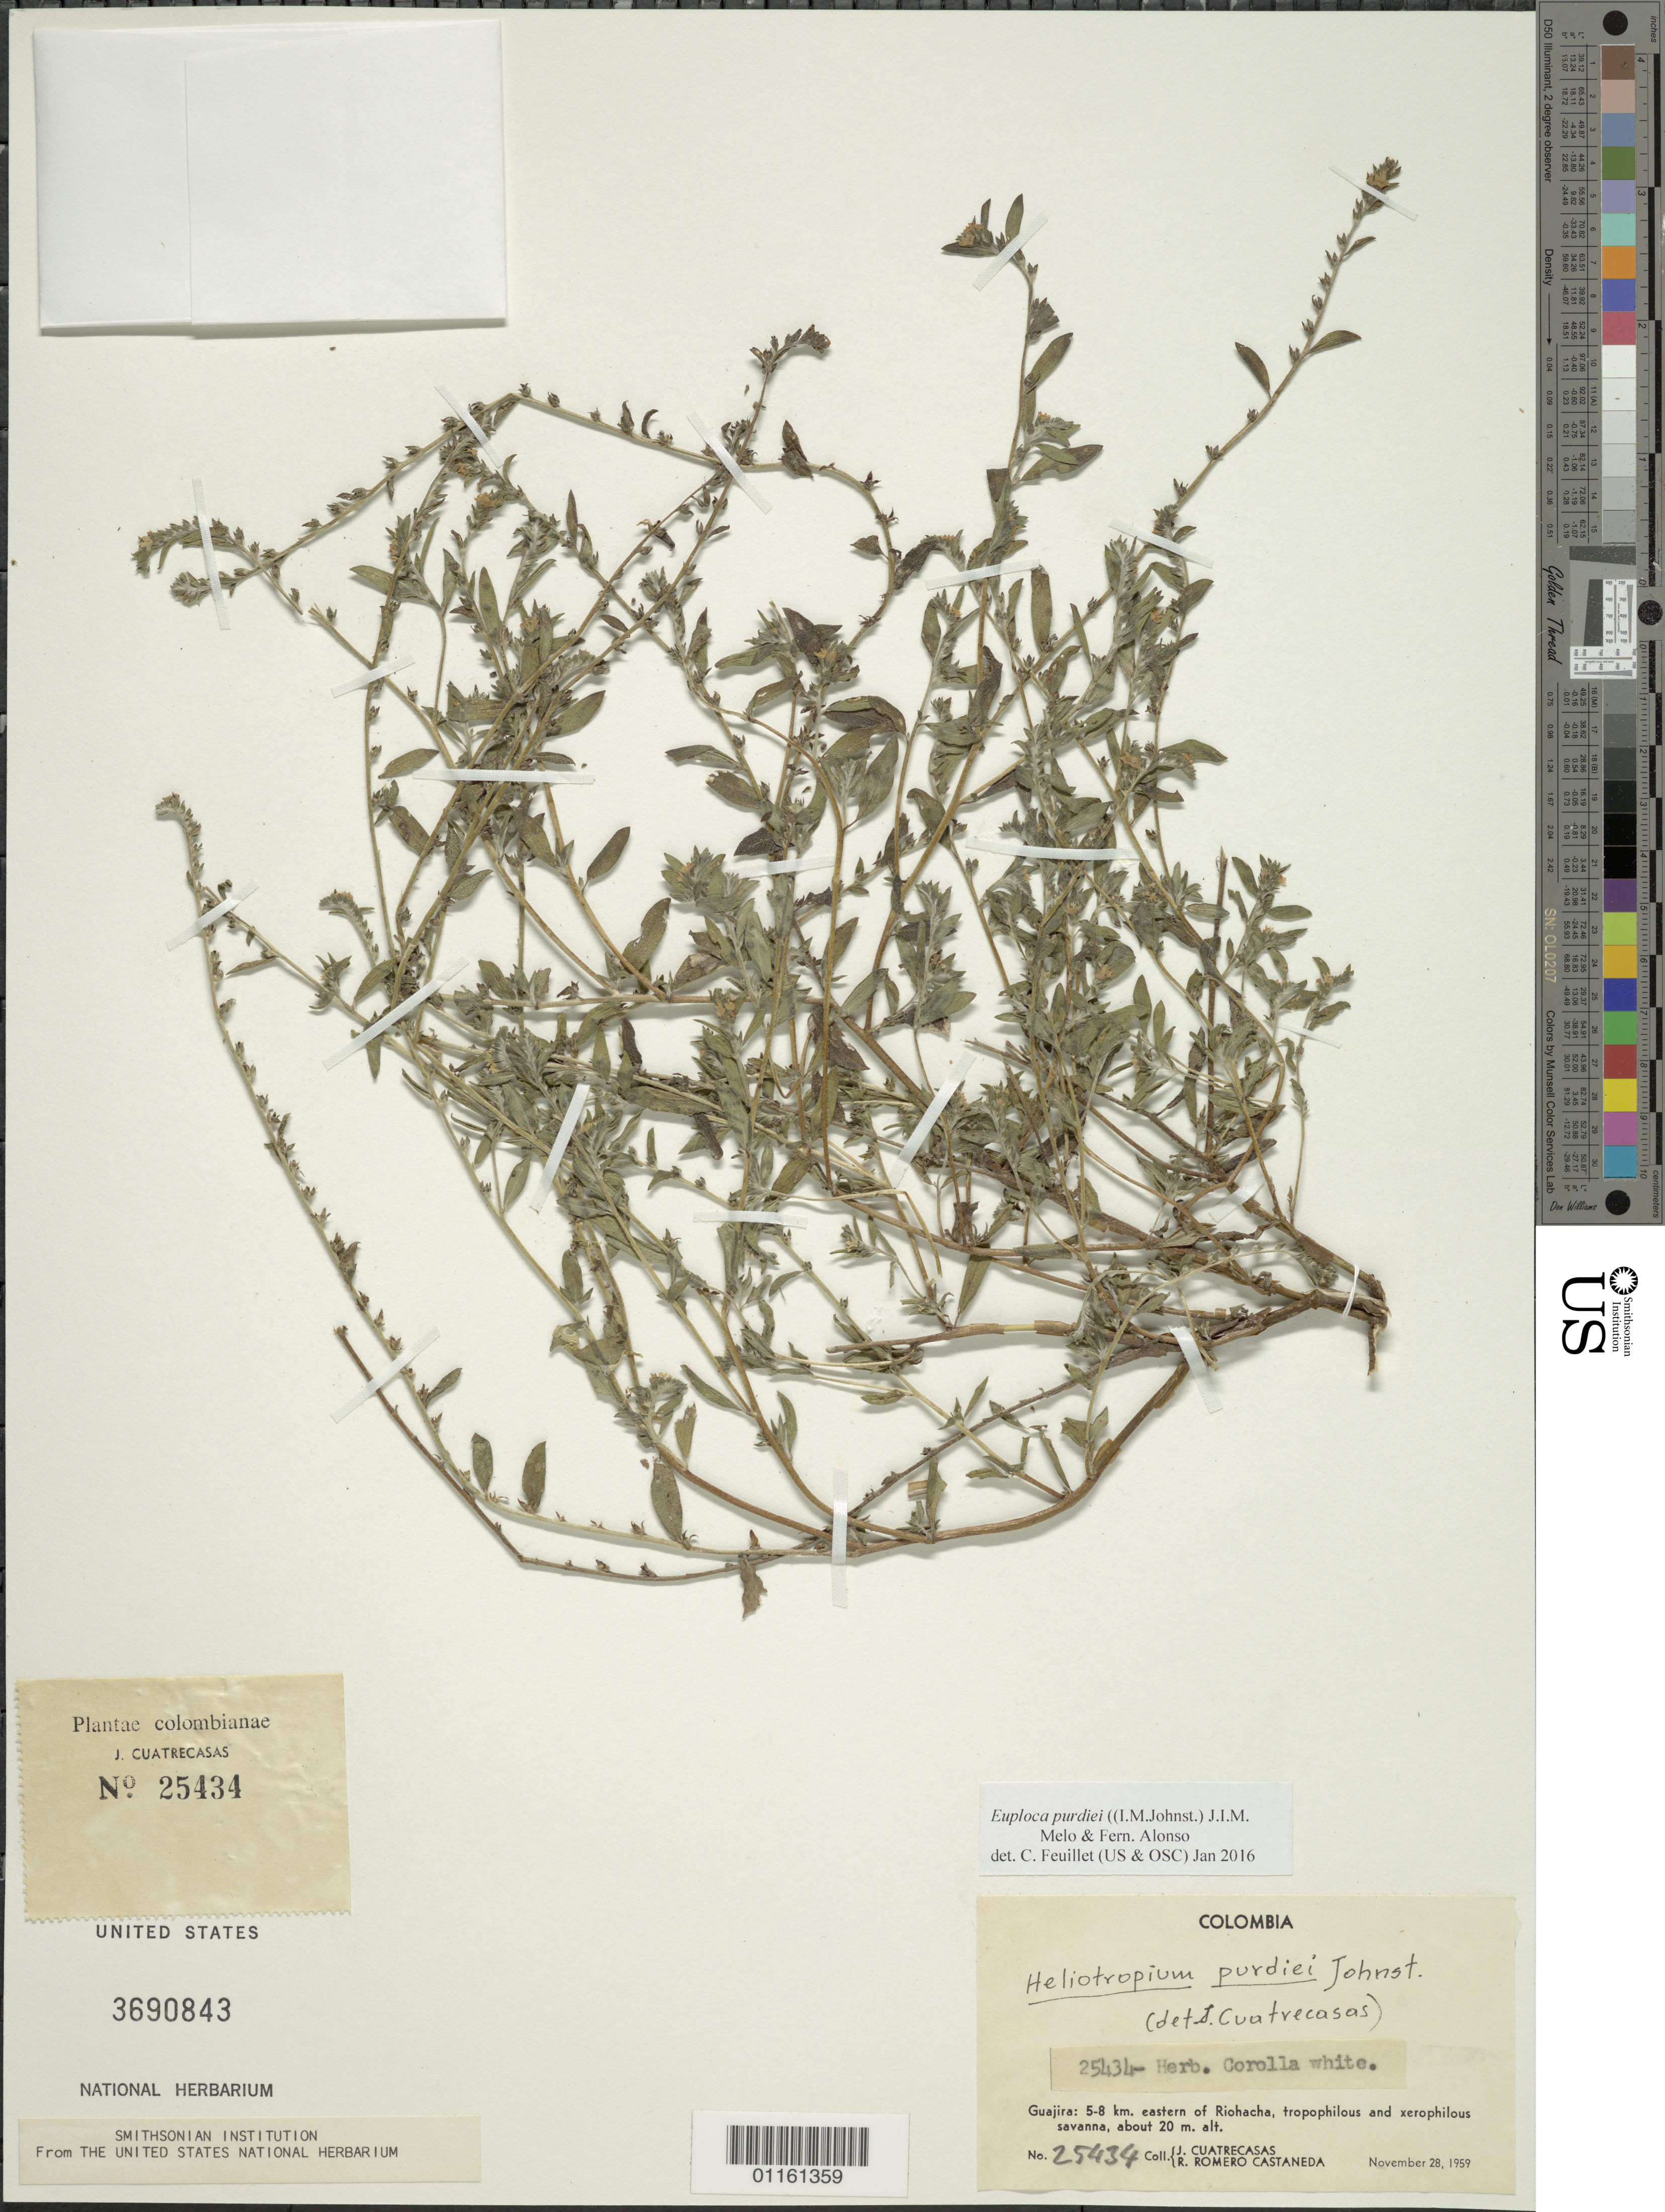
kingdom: Plantae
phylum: Tracheophyta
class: Magnoliopsida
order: Boraginales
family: Heliotropiaceae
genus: Euploca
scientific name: Euploca purdiei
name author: (I.M. Johnst.) J.I.M. Melo & Fern. Alonso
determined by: Feuillet, C.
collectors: J. Cuatrecasas & R. Romero Castañeda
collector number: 25434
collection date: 1959-11-28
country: Colombia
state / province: La Guajira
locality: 5-8 km eastern of Riohacha, tropophilous and xerophilous savanna.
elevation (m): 20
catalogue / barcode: US 3690843